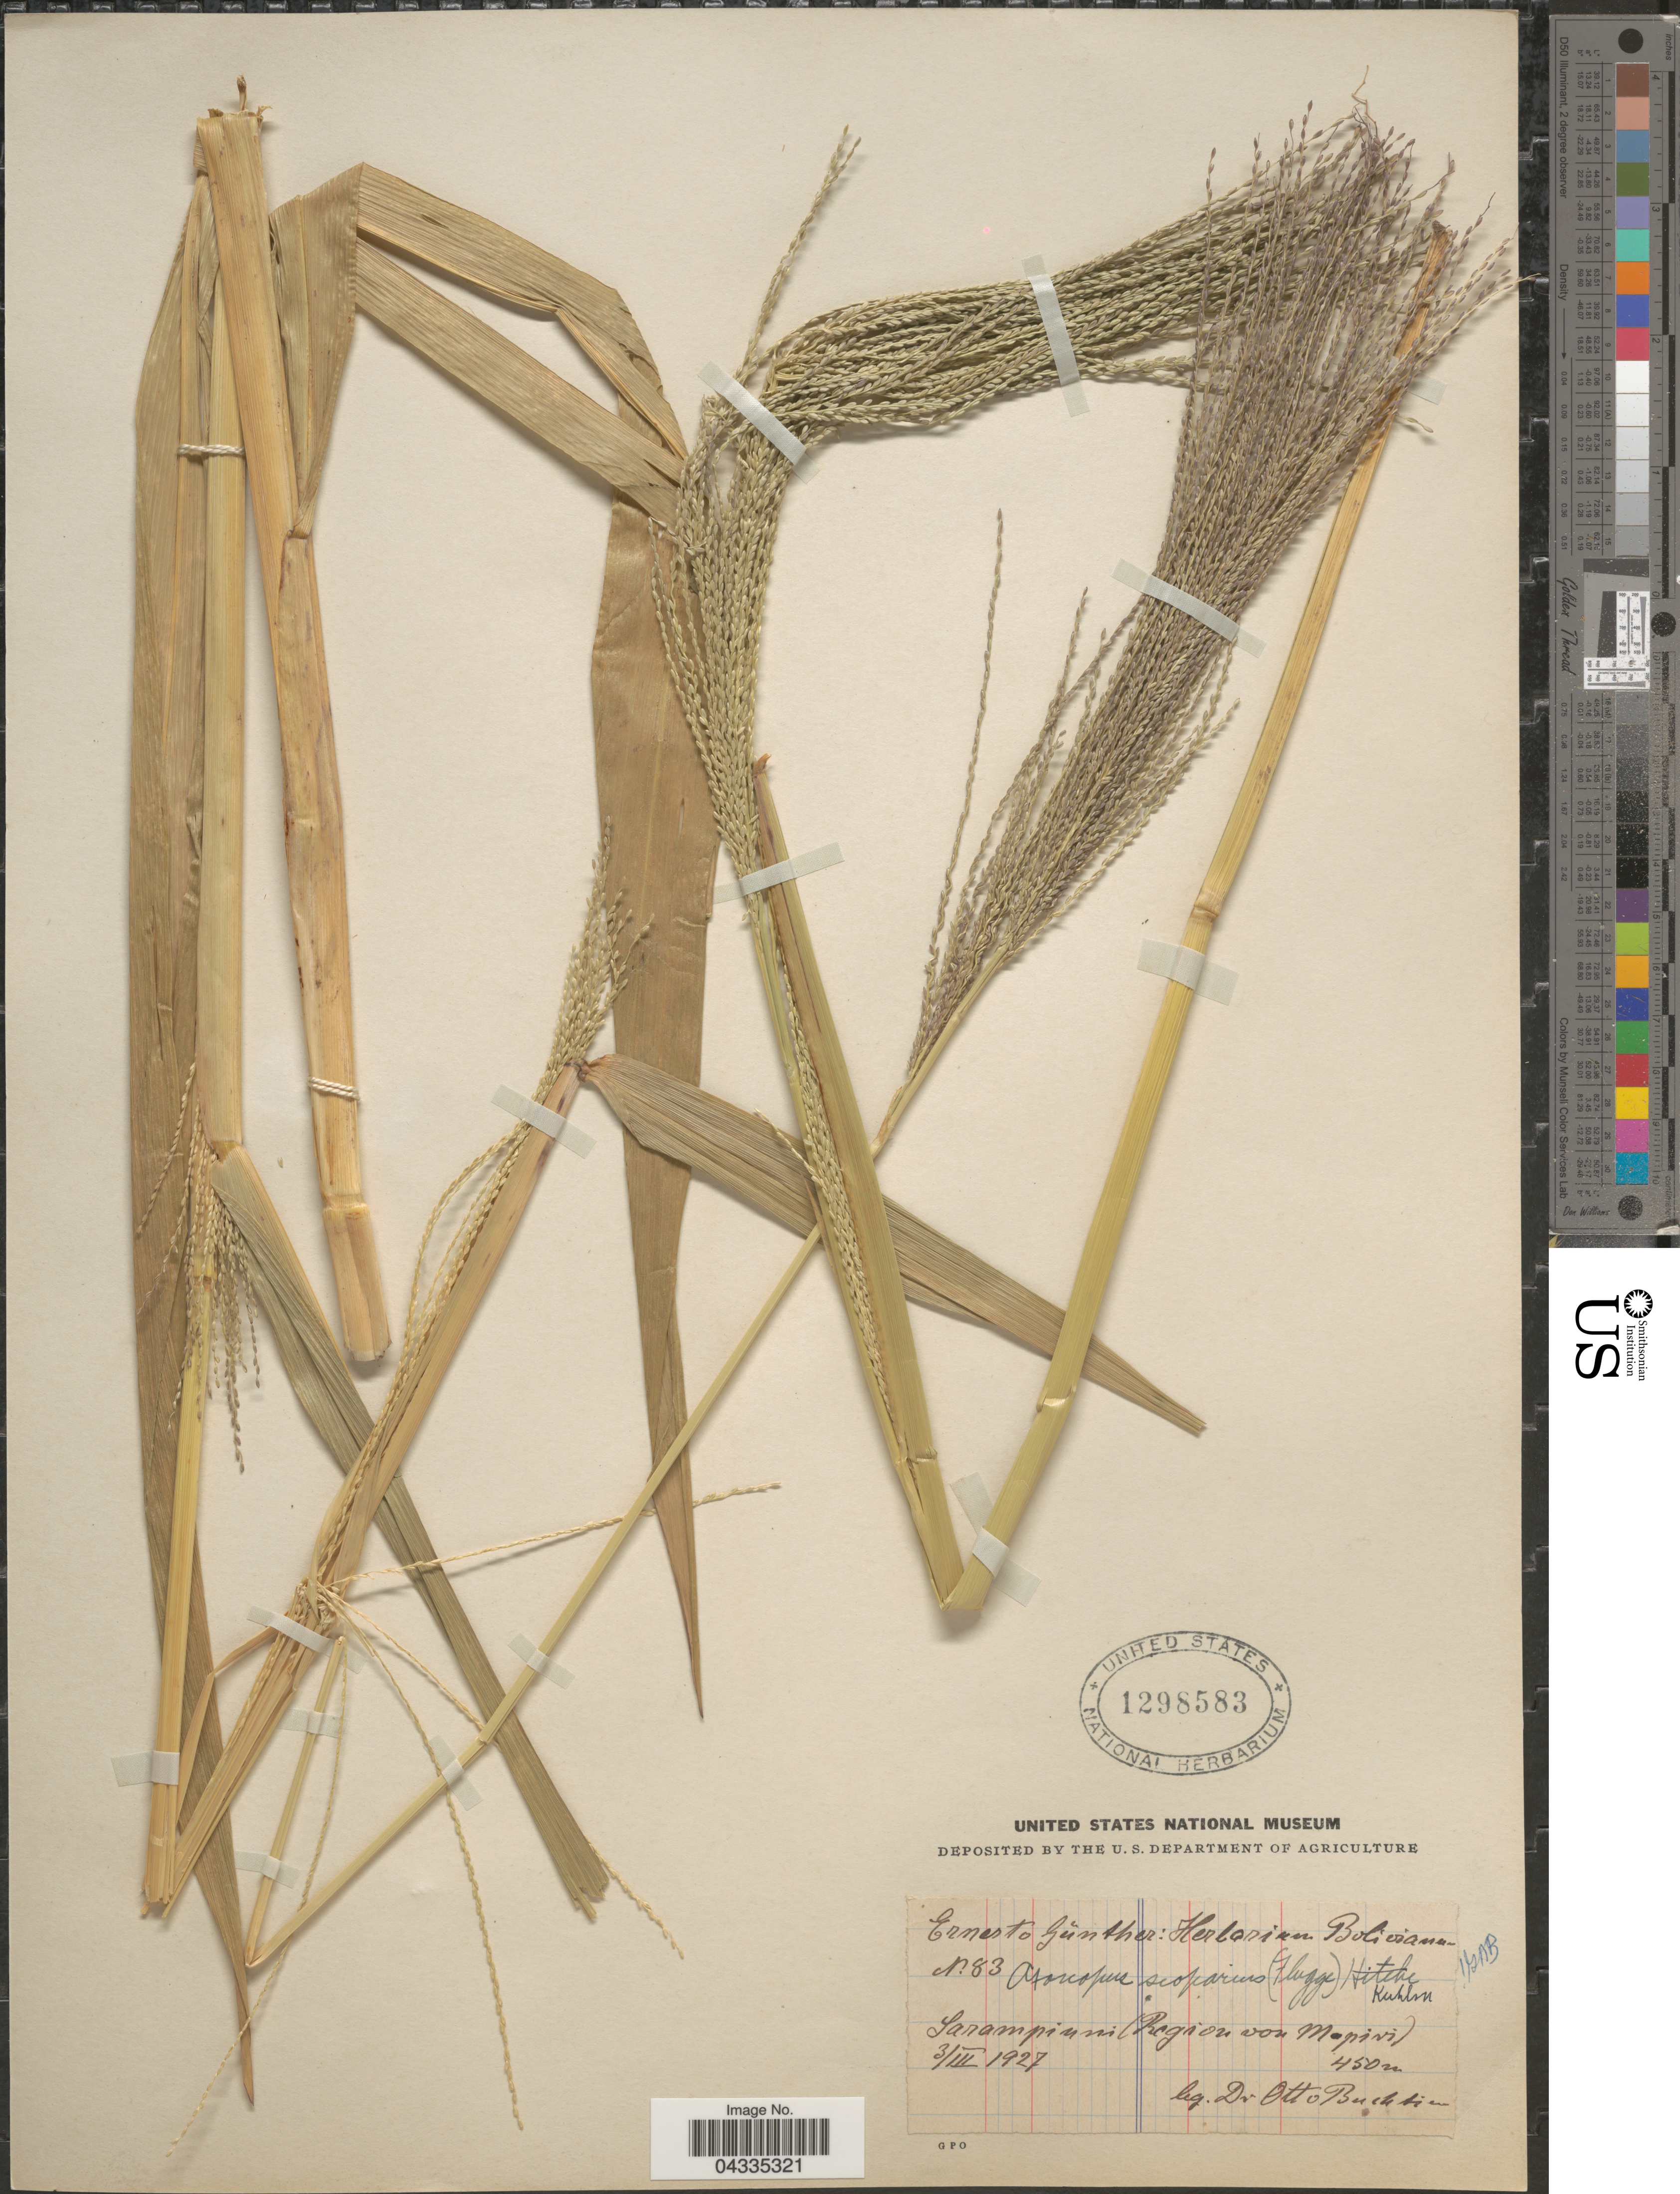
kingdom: Plantae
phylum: Tracheophyta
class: Liliopsida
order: Poales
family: Poaceae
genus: Axonopus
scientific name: Axonopus scoparius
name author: (Flüggé) Kuhlm.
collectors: O. Buchtien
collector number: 83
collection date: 1927-03-03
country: Bolivia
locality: Sarampiuni (Region von Mapiri).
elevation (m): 450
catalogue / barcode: US 1298583